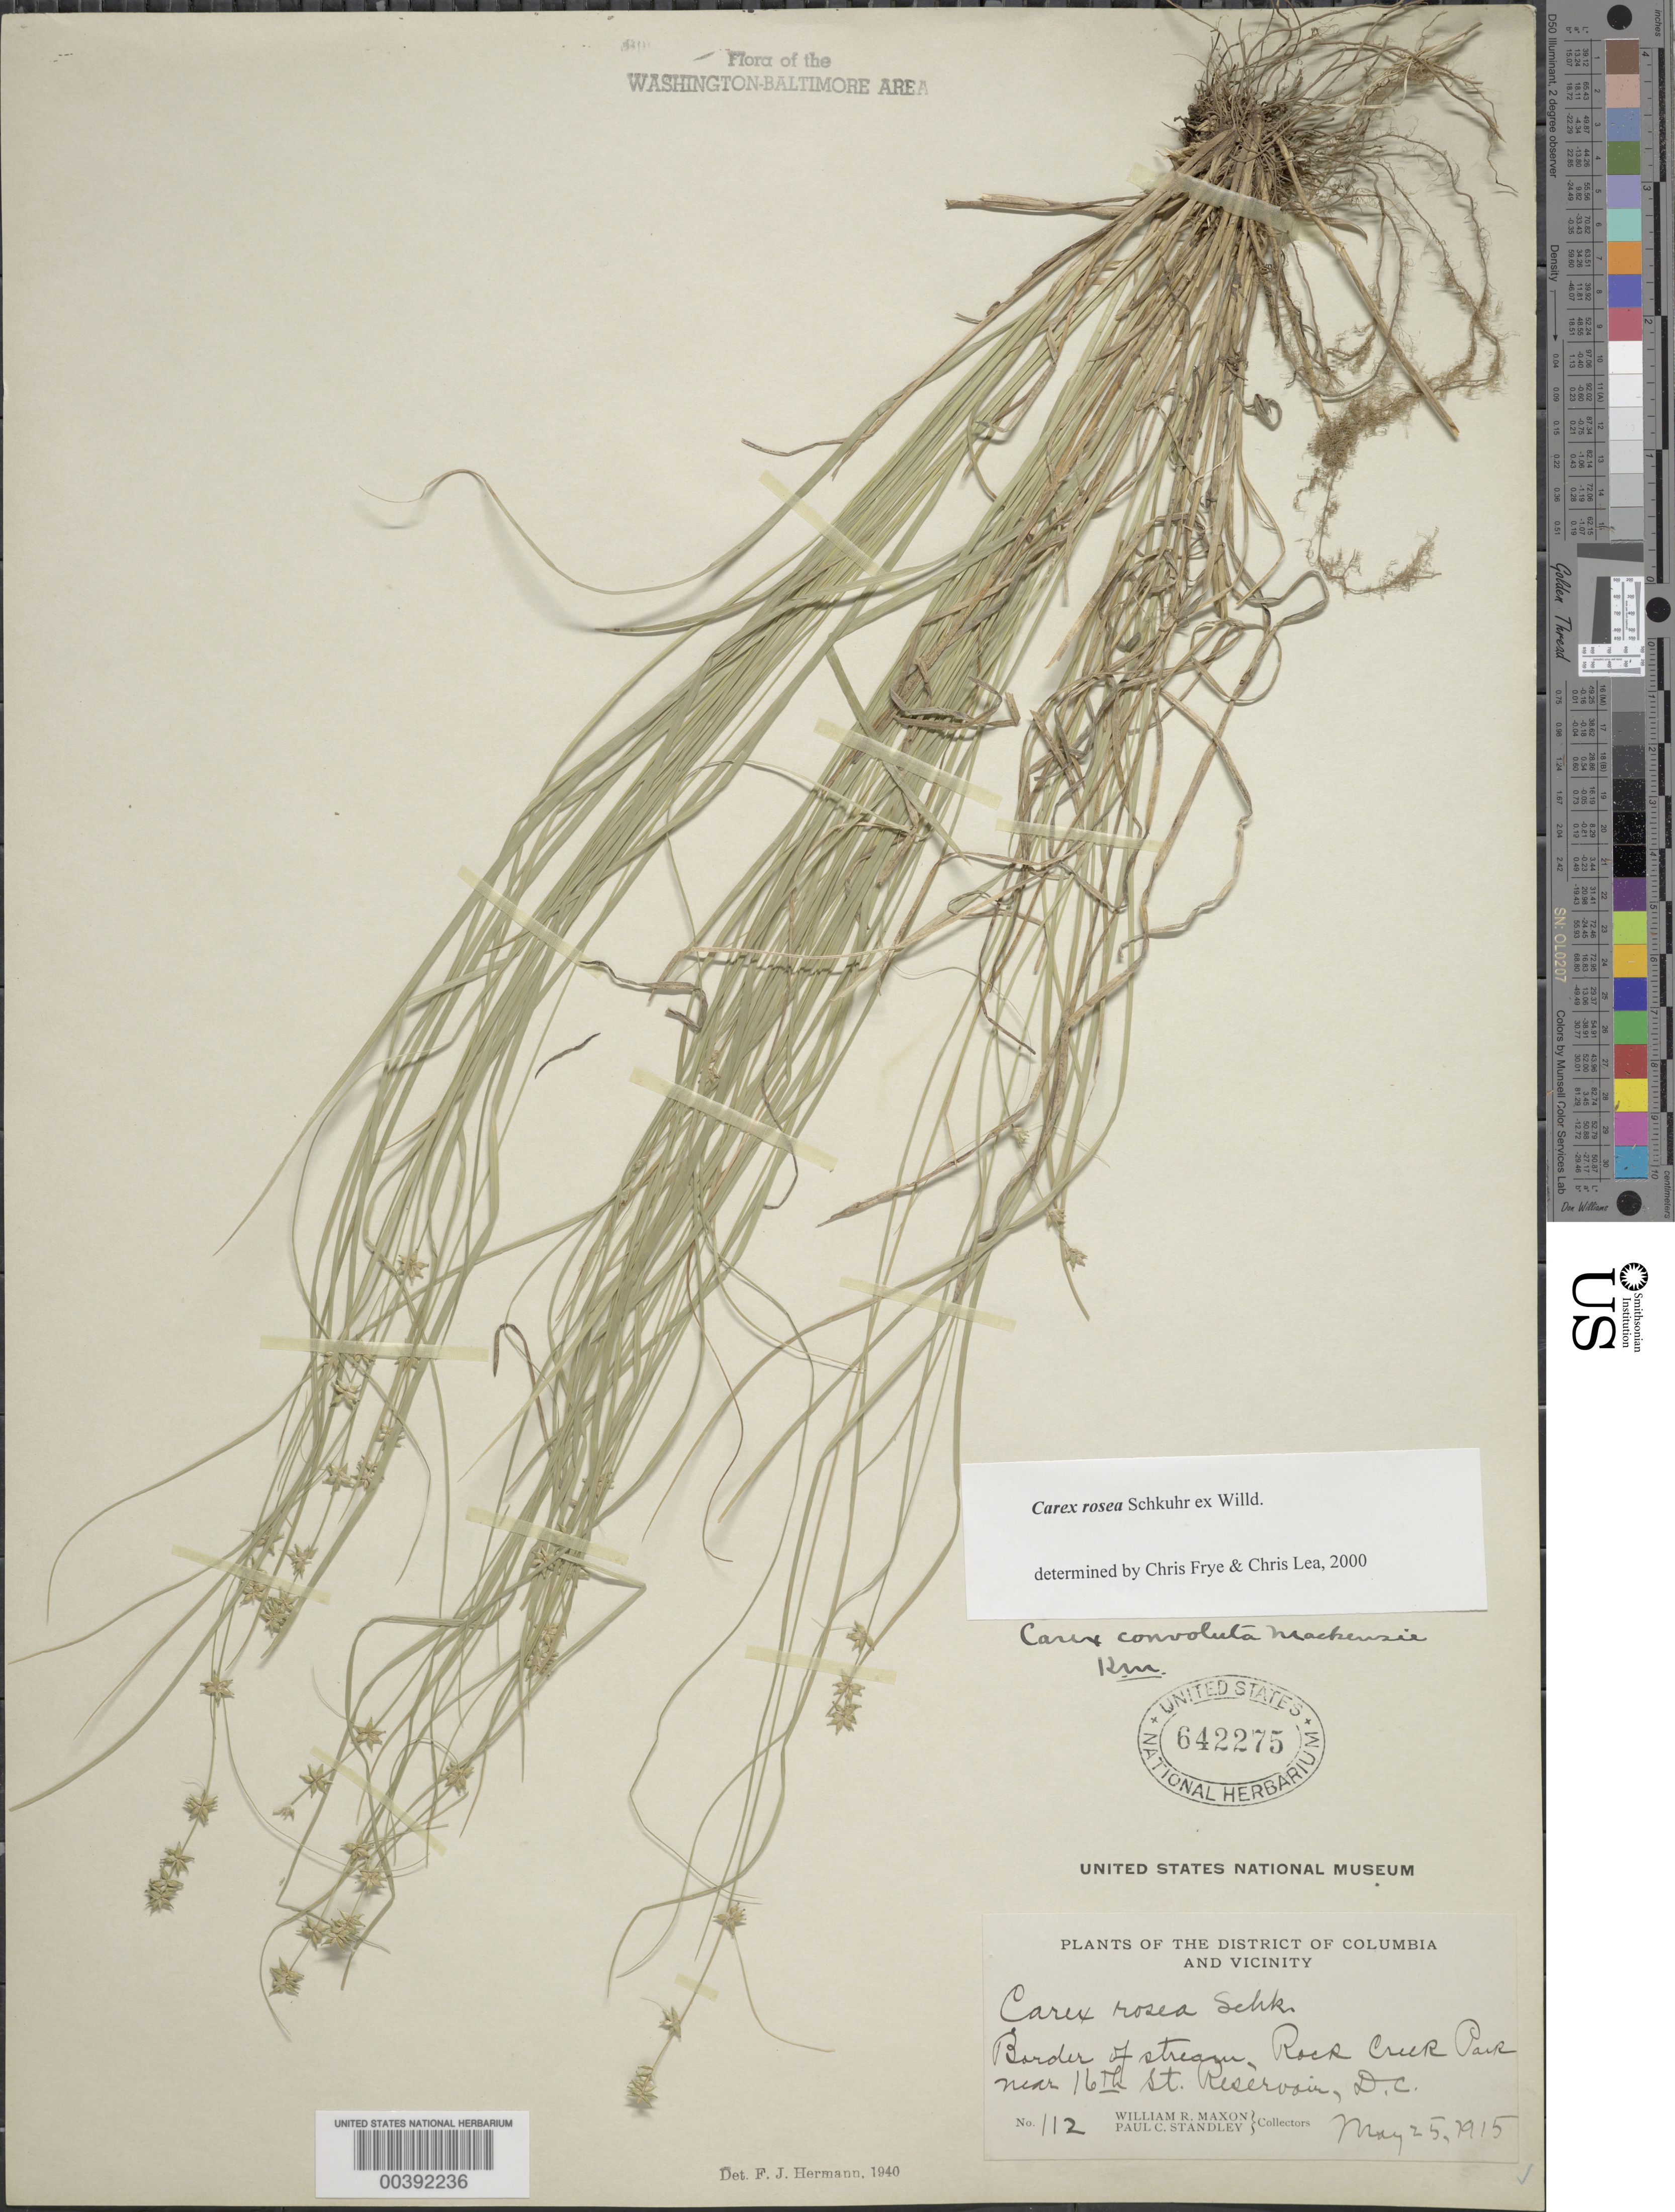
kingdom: Plantae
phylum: Tracheophyta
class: Liliopsida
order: Poales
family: Cyperaceae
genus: Carex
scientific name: Carex rosea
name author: Willd.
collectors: W. R. Maxon & P. C. Standley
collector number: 112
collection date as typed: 25 May 1915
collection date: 1915-05-25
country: United States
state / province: District of Columbia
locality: Rock Creek Park near 16th St. Reservoir Rock Creek Park & vicinity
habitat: Border of stream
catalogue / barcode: US 642275